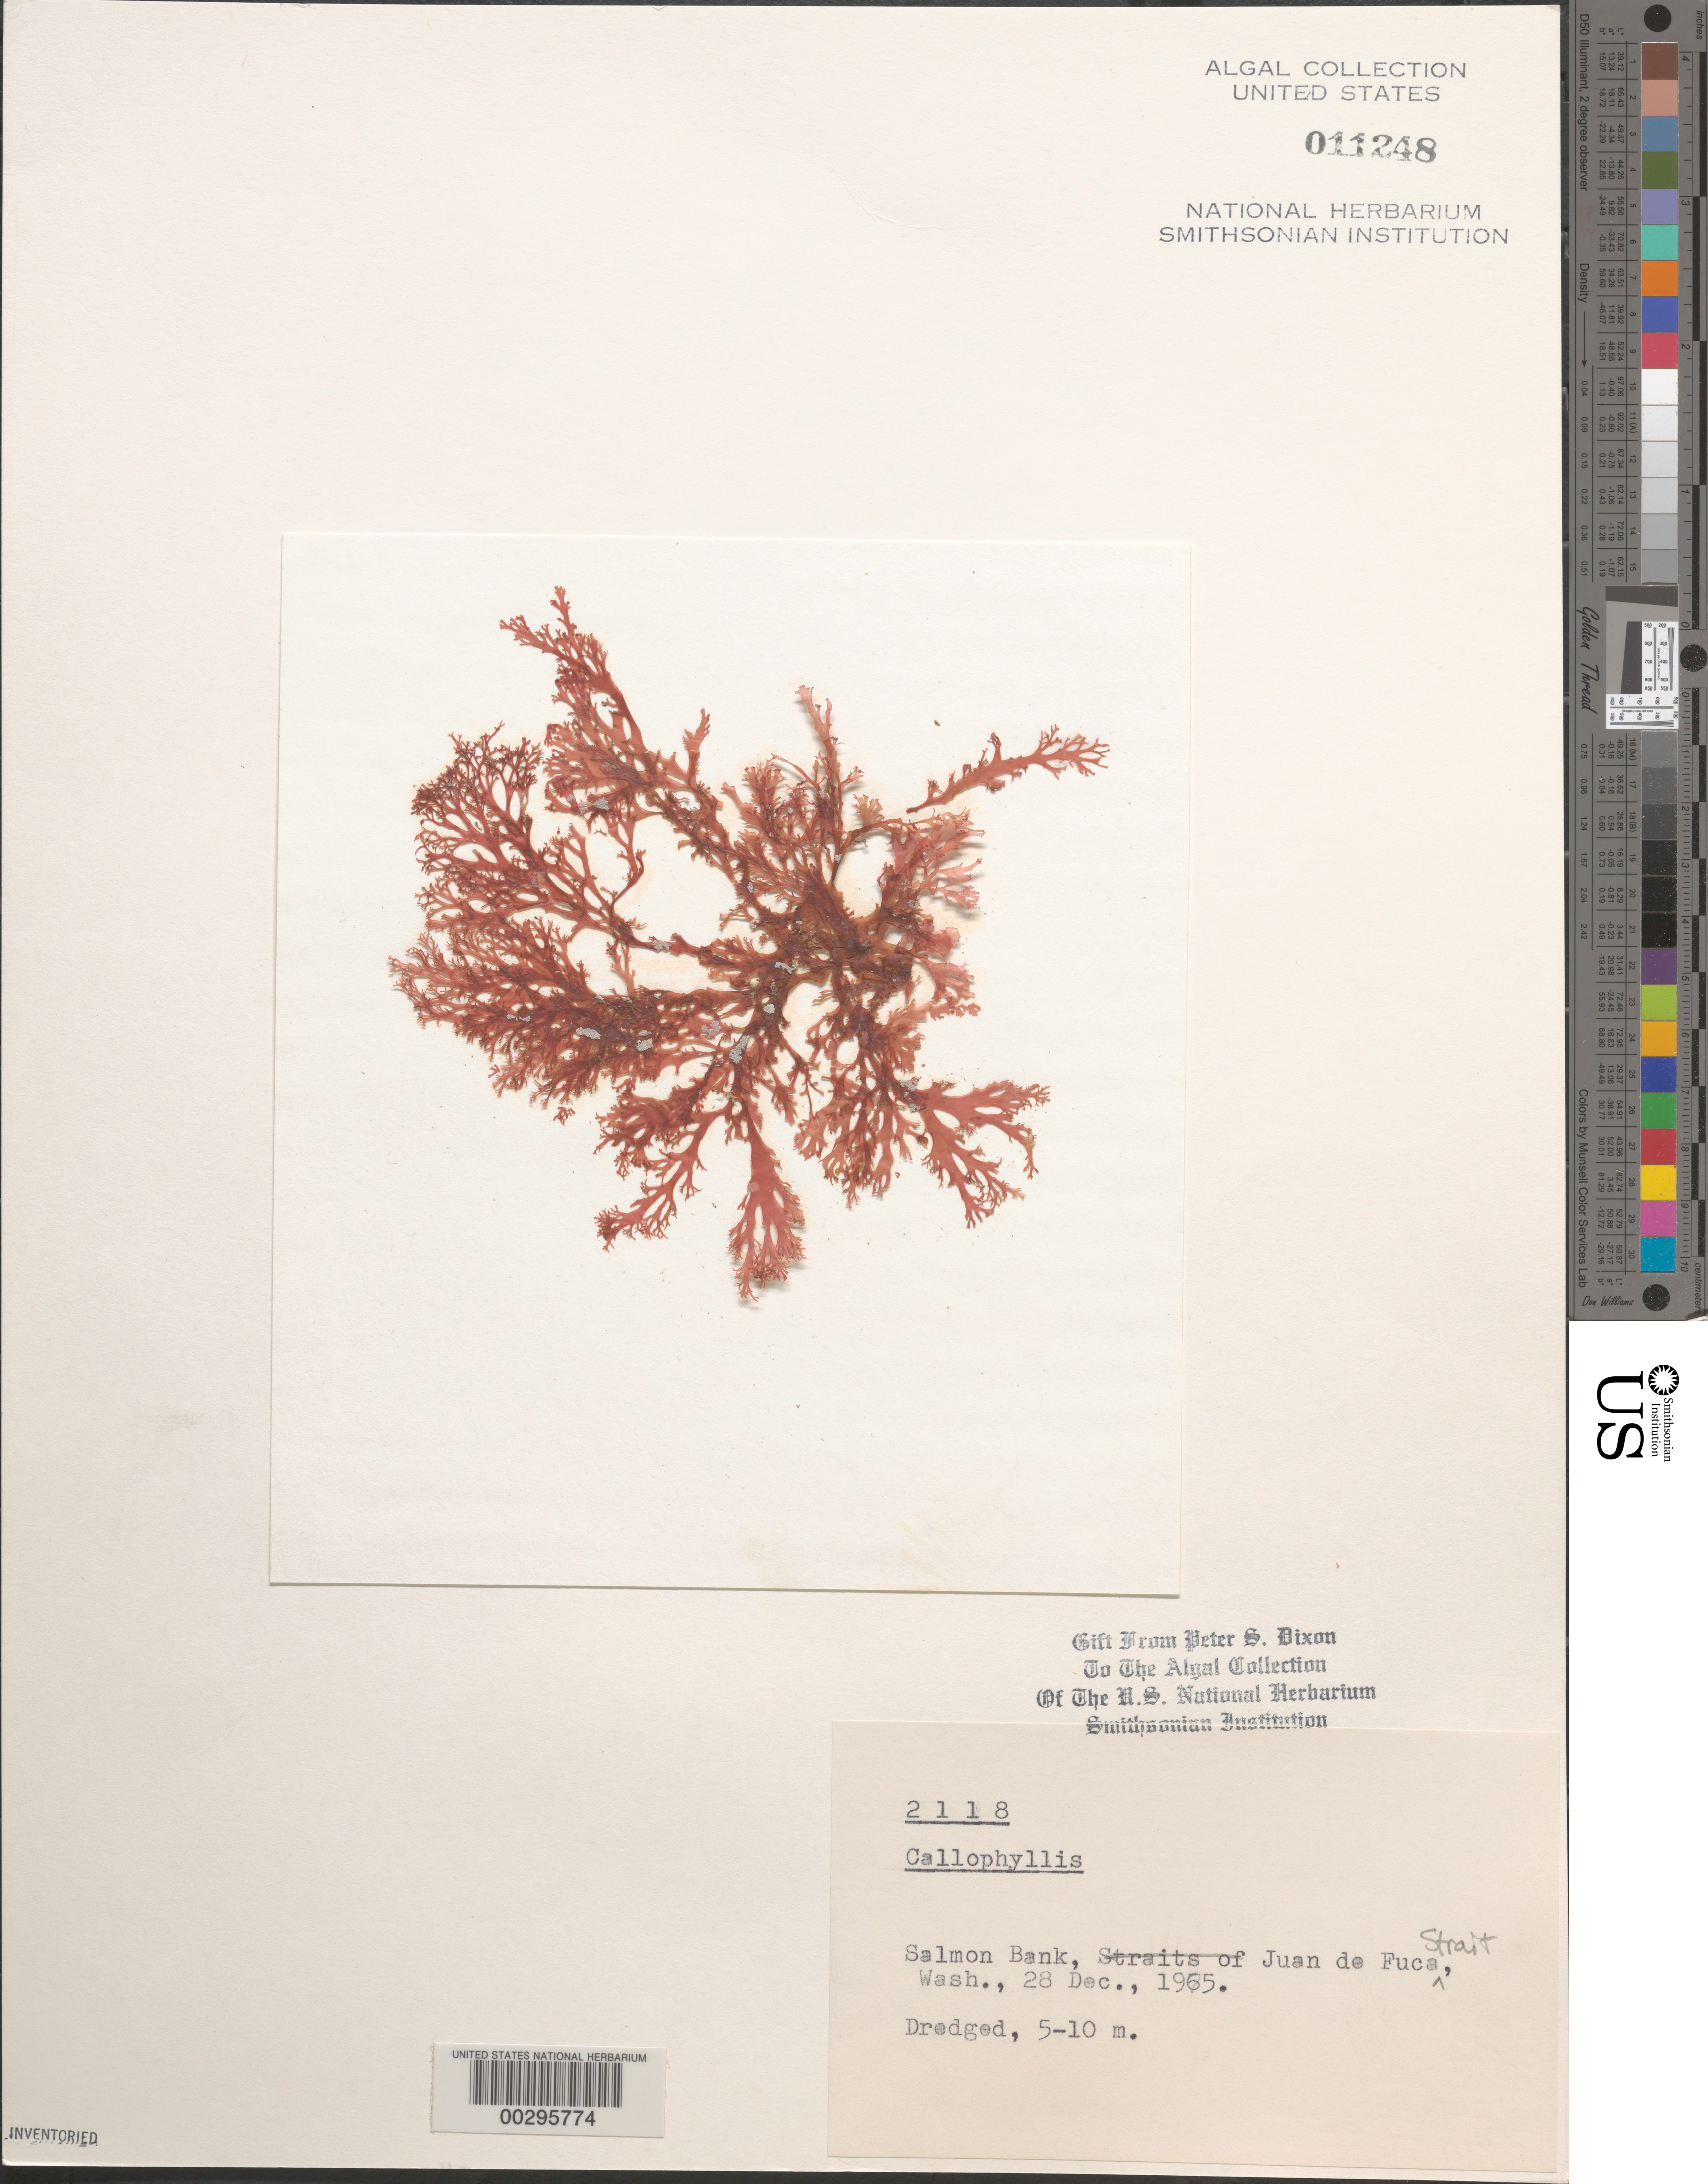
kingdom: Plantae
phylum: Rhodophyta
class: Florideophyceae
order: Gigartinales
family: Kallymeniaceae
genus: Callophyllis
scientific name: Callophyllis sp.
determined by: Dixon, P. S.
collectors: P. S. Dixon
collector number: PSD 2118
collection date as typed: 28 Dec 1965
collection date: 1965-12-28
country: United States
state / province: Washington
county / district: San Juan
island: San Juan Islands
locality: Salmon Bank, Strait of Juan de Fuca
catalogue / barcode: US 11248